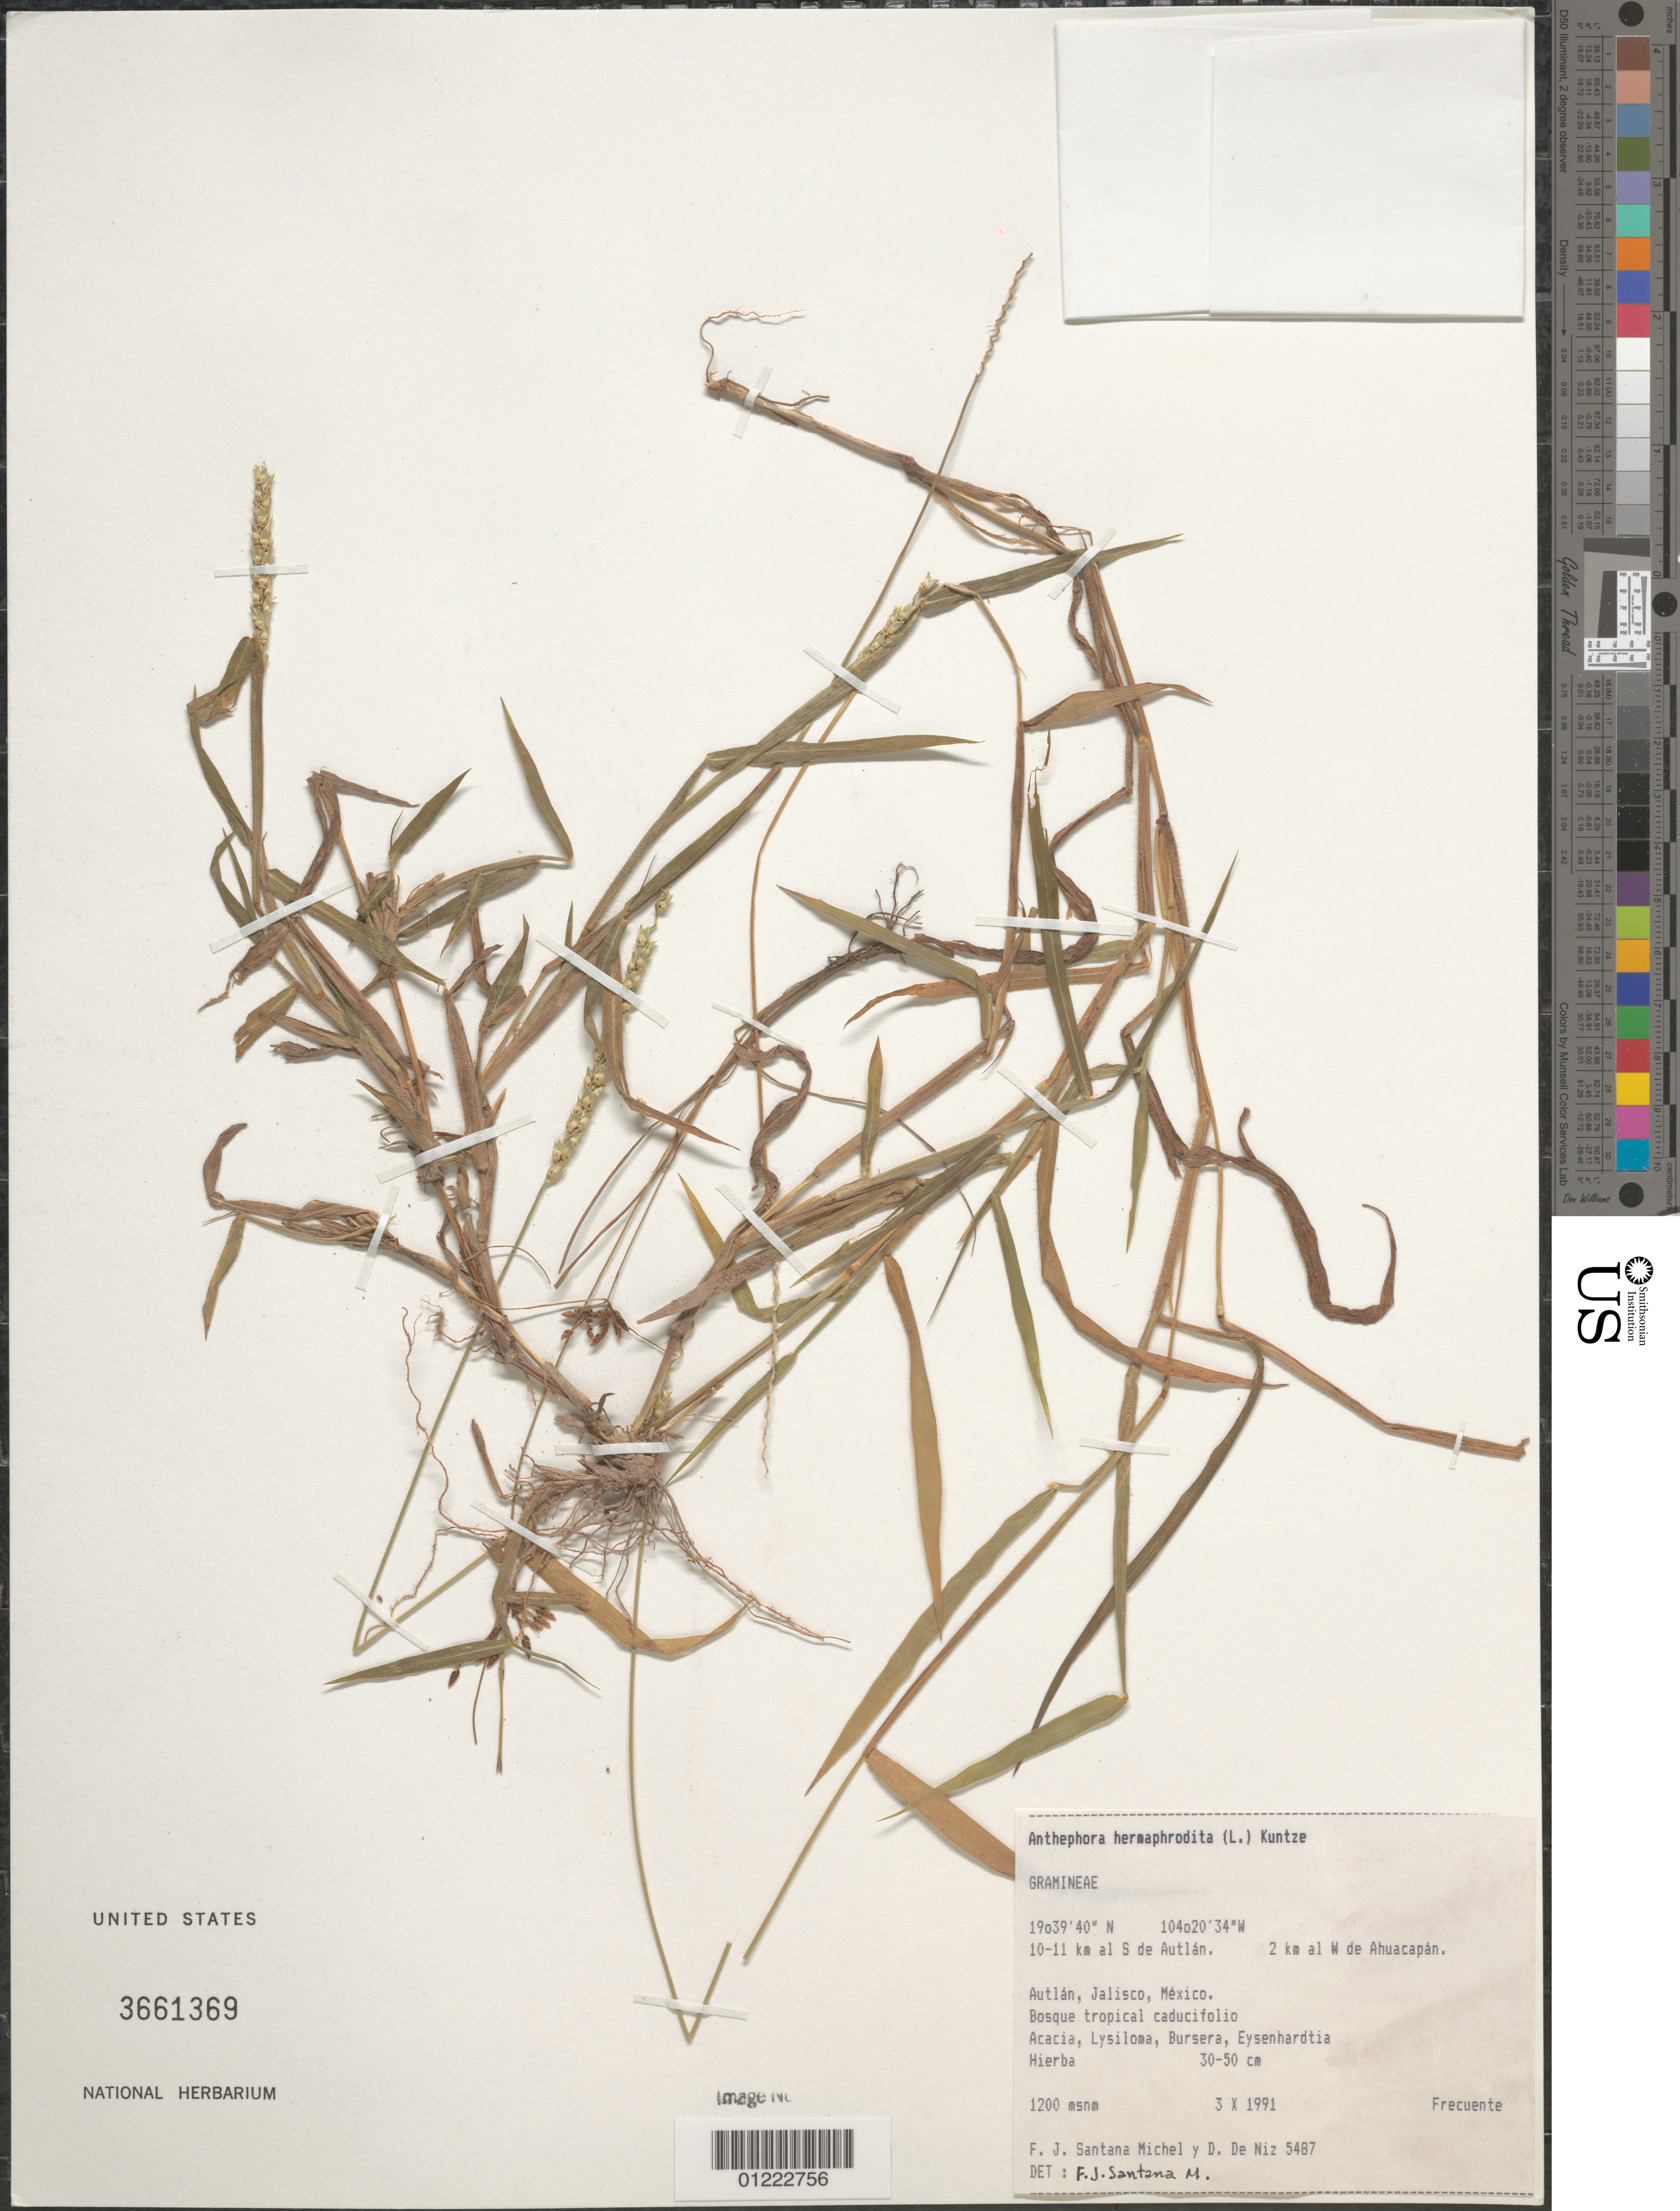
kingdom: Plantae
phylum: Tracheophyta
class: Liliopsida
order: Poales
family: Poaceae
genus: Anthephora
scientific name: Anthephora hermaphrodita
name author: (L.) Kuntze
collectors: F. J. Santana M. & D. De Niz L.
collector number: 5487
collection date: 1991-10-03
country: Mexico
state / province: Jalisco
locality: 10-11 km al S de Autlán. 2 km al W de Ahuacapan.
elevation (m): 1200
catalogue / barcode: US 3661369